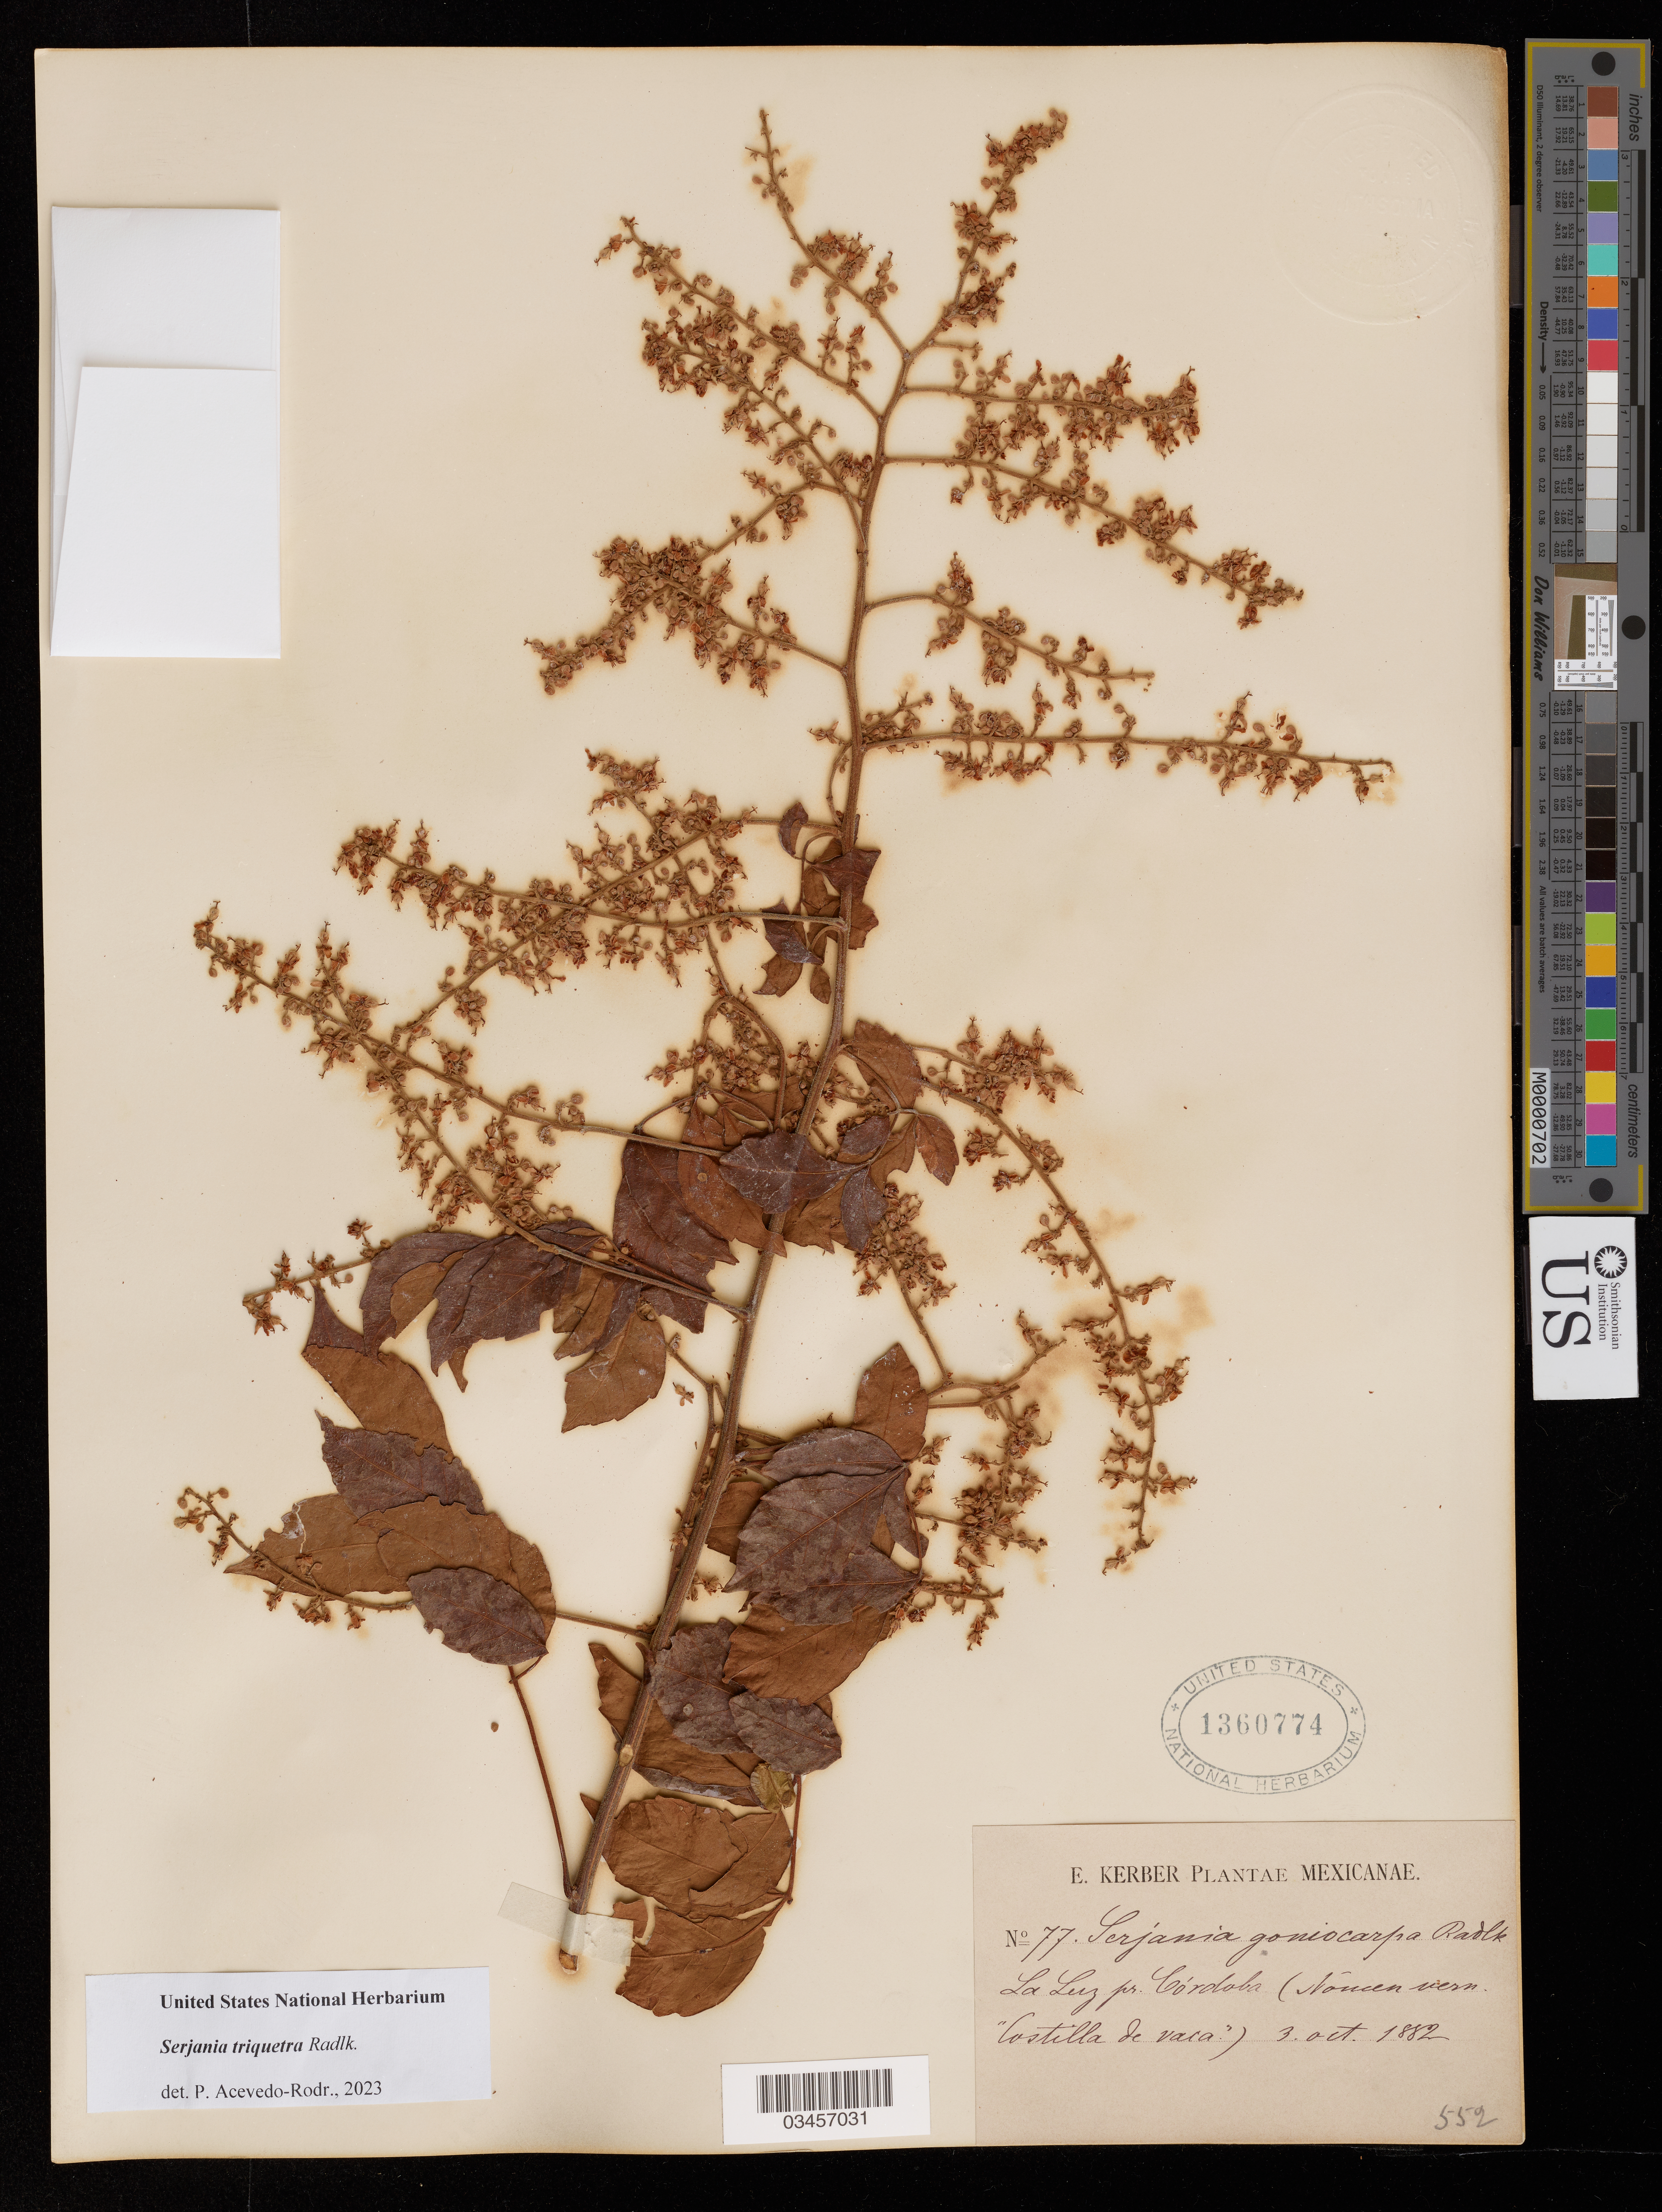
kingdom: Plantae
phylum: Tracheophyta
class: Magnoliopsida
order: Sapindales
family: Sapindaceae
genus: Serjania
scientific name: Serjania triquetra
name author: Radlk.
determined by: Acevedo-Rodriguez, P., (US), Smithsonian Institution - National Museum of Natural History (UNITED STATES)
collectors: E. Kerber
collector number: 77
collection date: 1882-10-03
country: Mexico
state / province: Veracruz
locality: Cordoba, La Luz.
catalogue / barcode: US 1360774